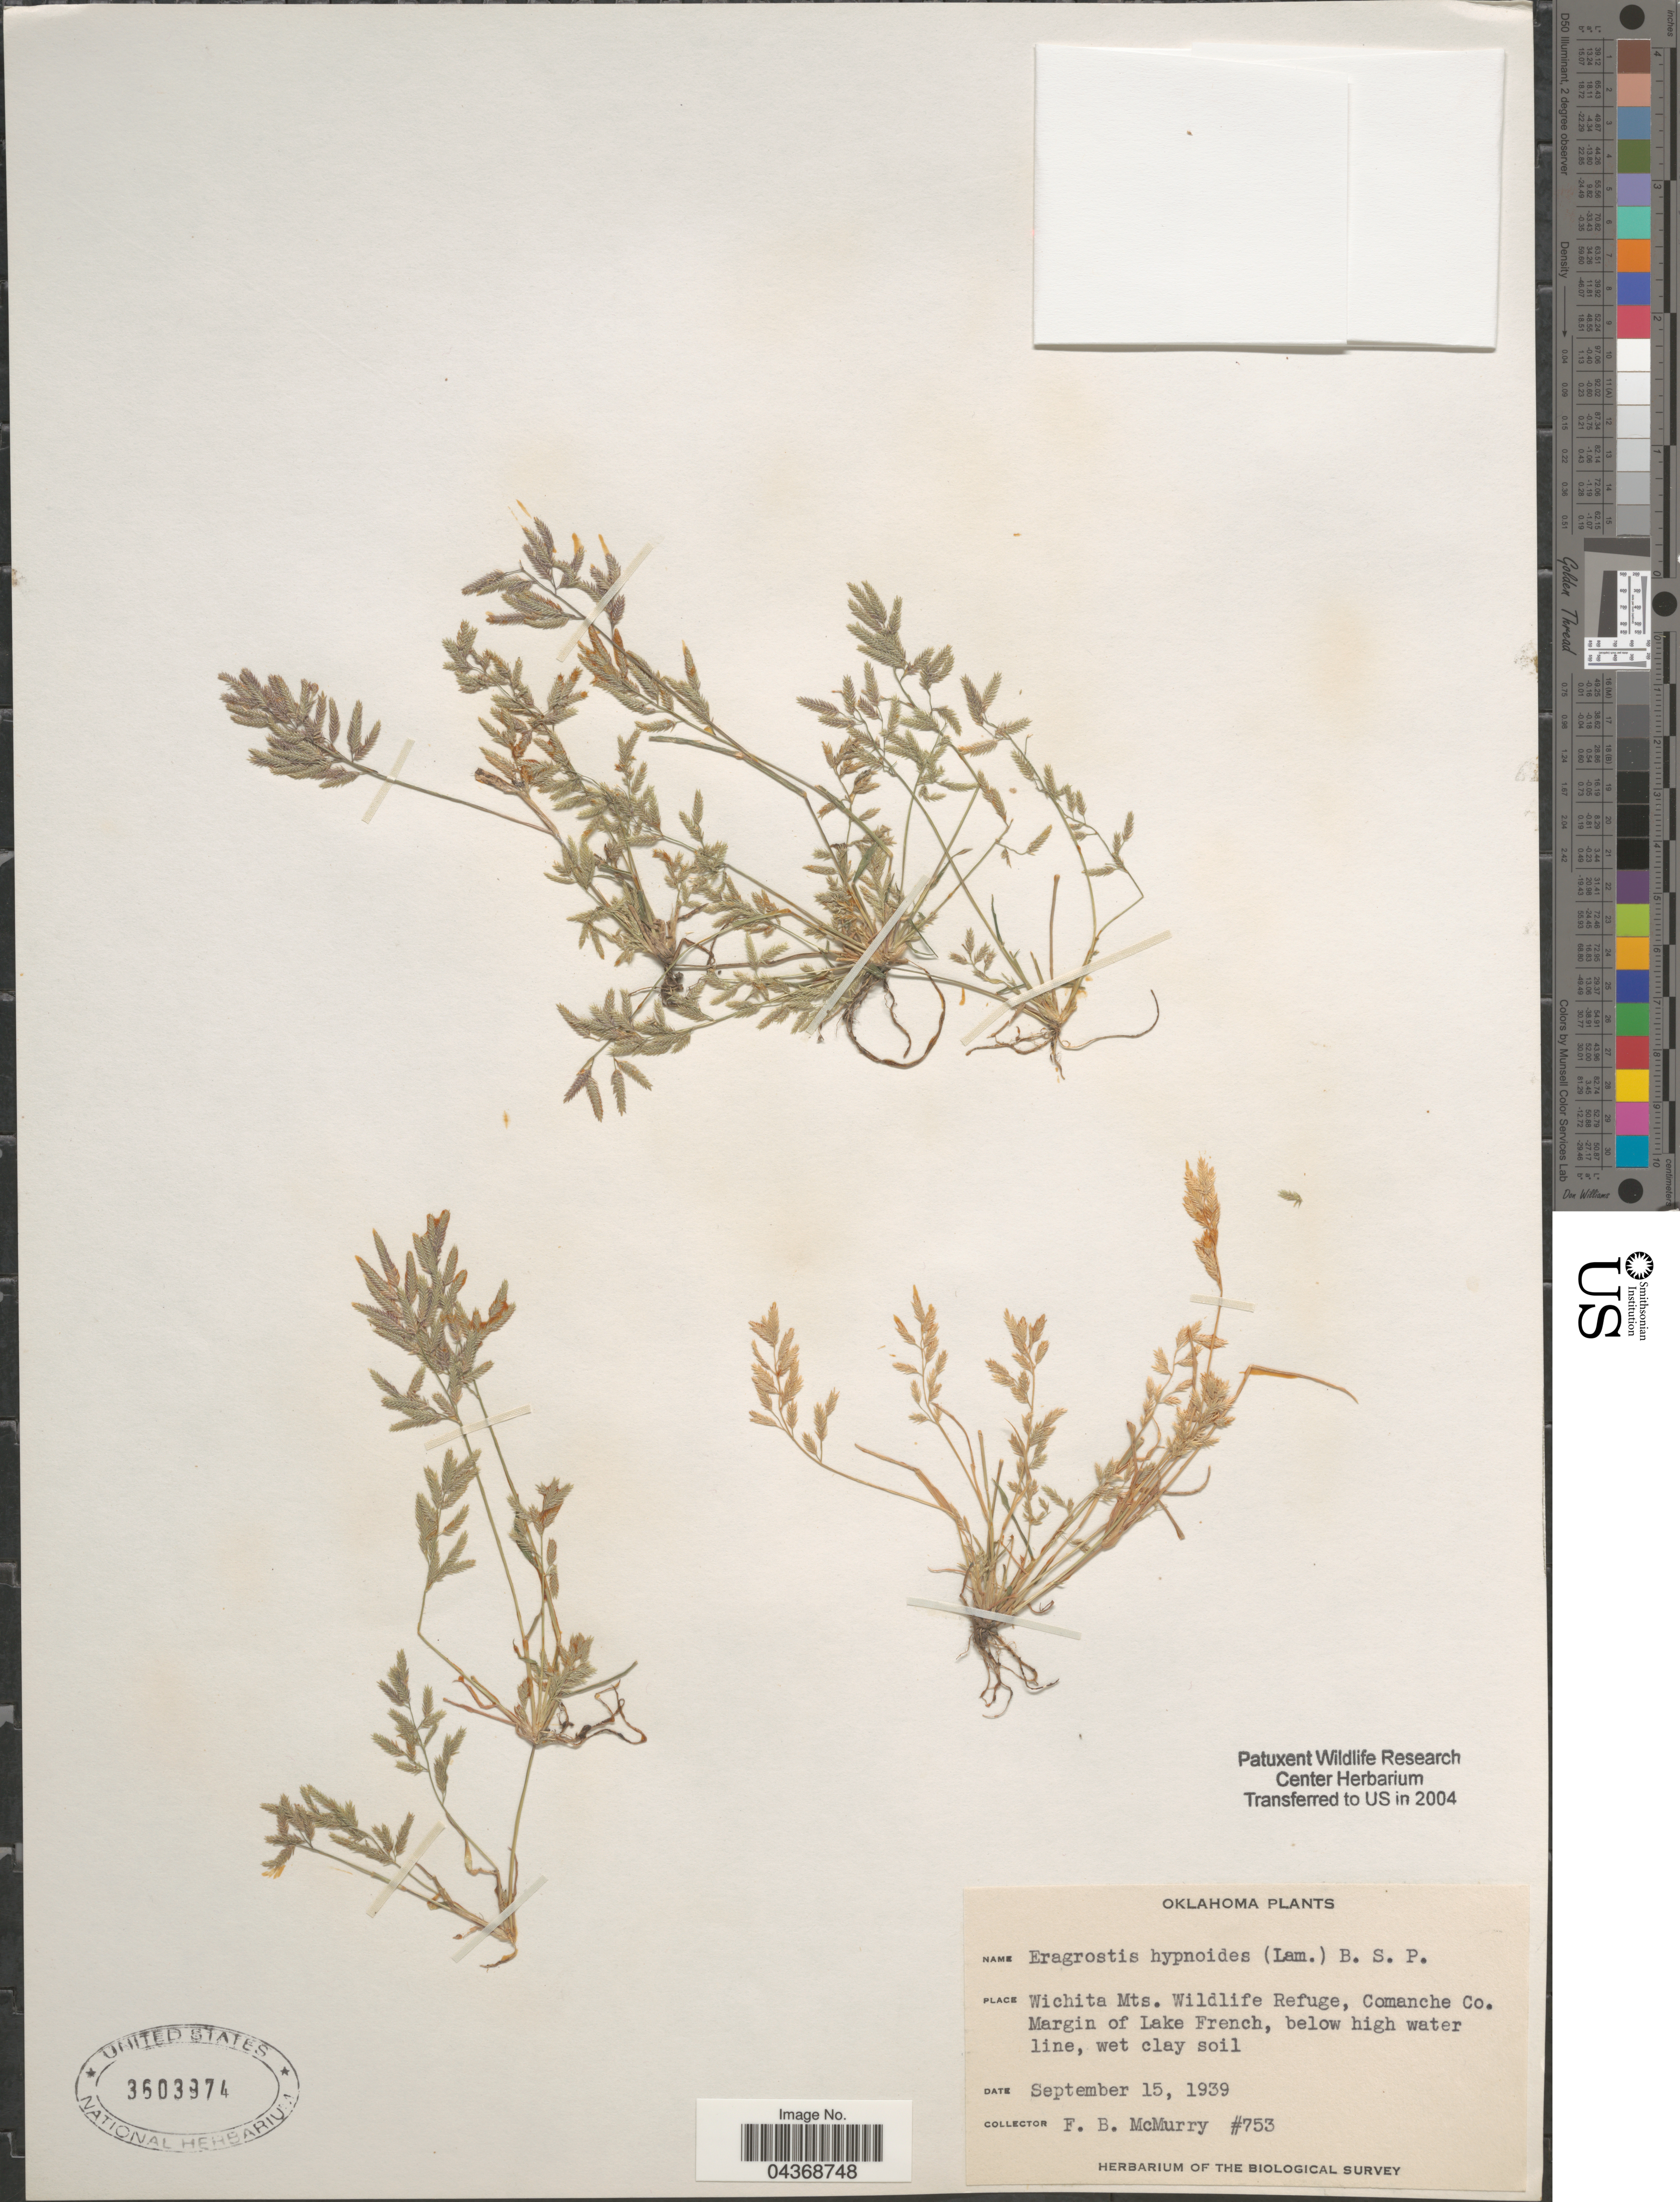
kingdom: Plantae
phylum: Tracheophyta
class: Liliopsida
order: Poales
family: Poaceae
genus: Eragrostis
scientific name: Eragrostis hypnoides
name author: (Lam.) Britton, Stearns & Poggenb.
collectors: F. B. McMurry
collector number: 753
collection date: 1939-09-15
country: United States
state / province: Oklahoma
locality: Wichita Mts. Wildlife Refuge, Comanche Co. Margin of Lake French, below high water line. The Biological Survey.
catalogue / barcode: US 3603974